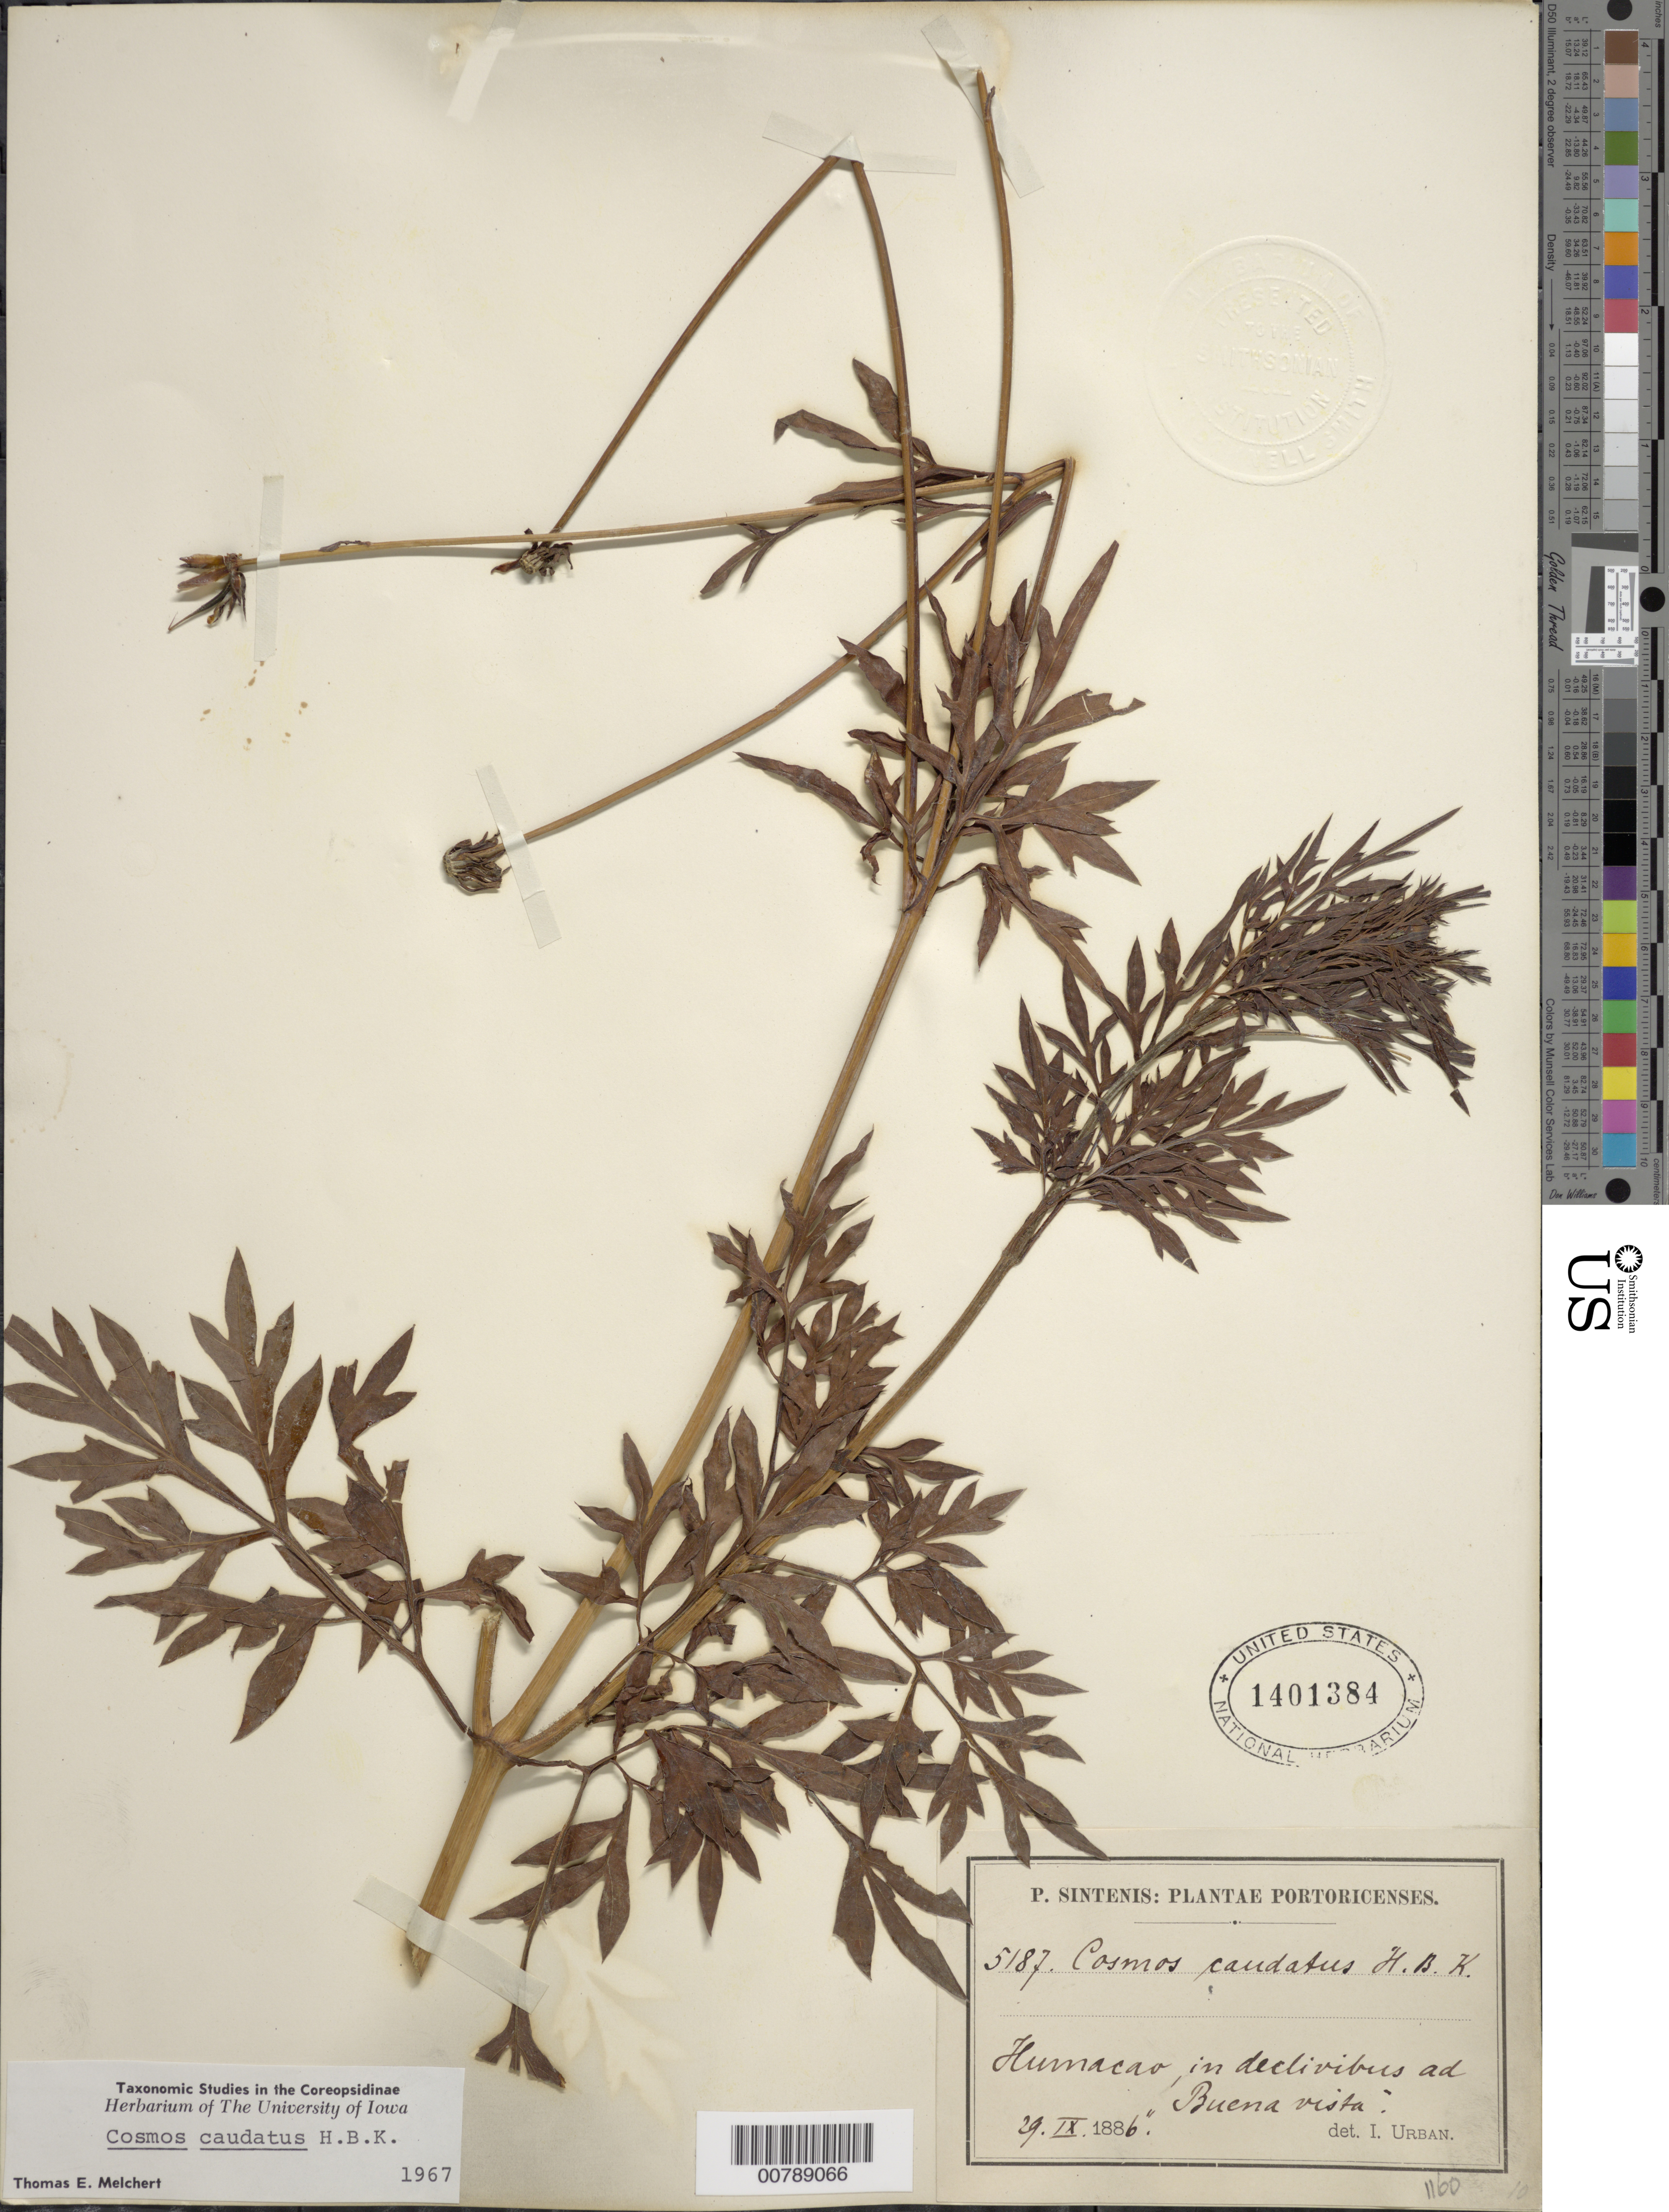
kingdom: Plantae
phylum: Tracheophyta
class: Magnoliopsida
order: Asterales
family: Asteraceae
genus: Cosmos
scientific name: Cosmos caudatus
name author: Kunth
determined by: Melchert, T. E.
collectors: P. Sintenis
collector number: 5187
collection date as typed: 29 Sep 1886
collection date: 1886-09-29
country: Puerto Rico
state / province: Humacao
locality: Humacao, in declivibus ad "Buena Vista"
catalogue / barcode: US 1401384